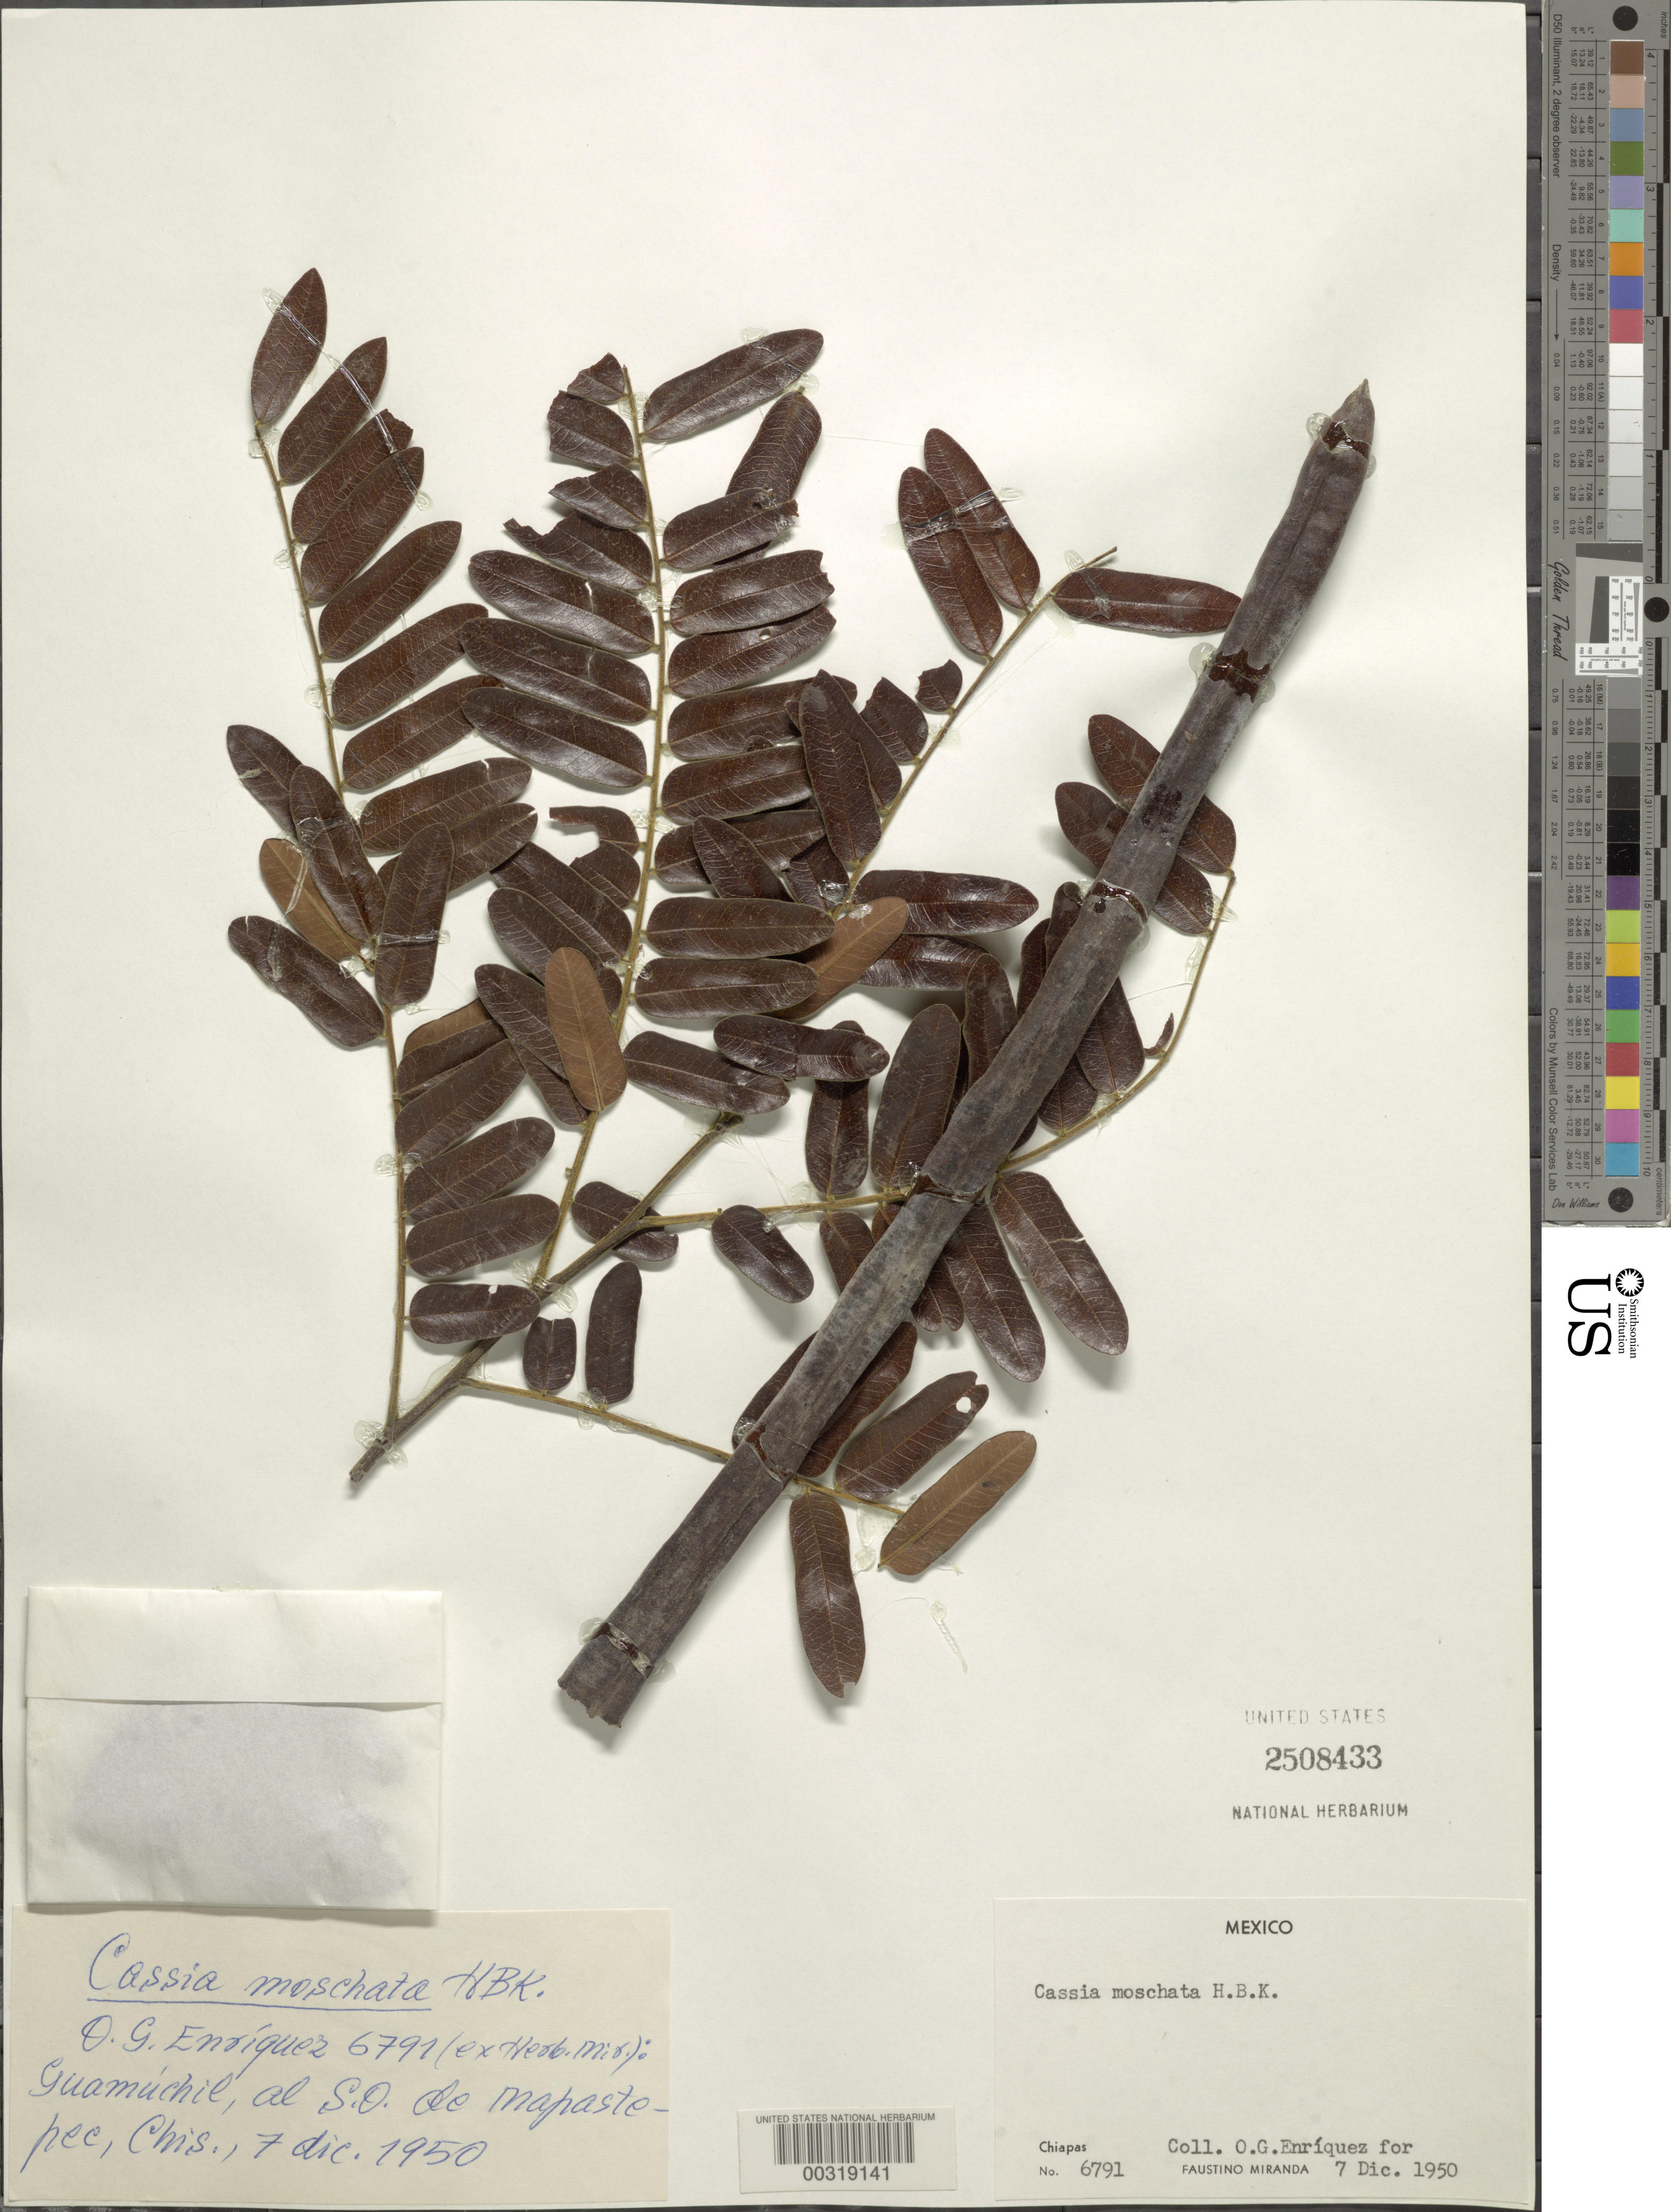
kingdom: Plantae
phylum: Tracheophyta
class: Magnoliopsida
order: Fabales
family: Fabaceae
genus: Cassia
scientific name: Cassia moschata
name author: Kunth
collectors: O. Enriquez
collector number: Miranda 6791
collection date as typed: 07 Dec 1950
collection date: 1950-12-07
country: Mexico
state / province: Chiapas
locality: Guanuchil, SE of Mapastepec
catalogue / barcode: US 2508433